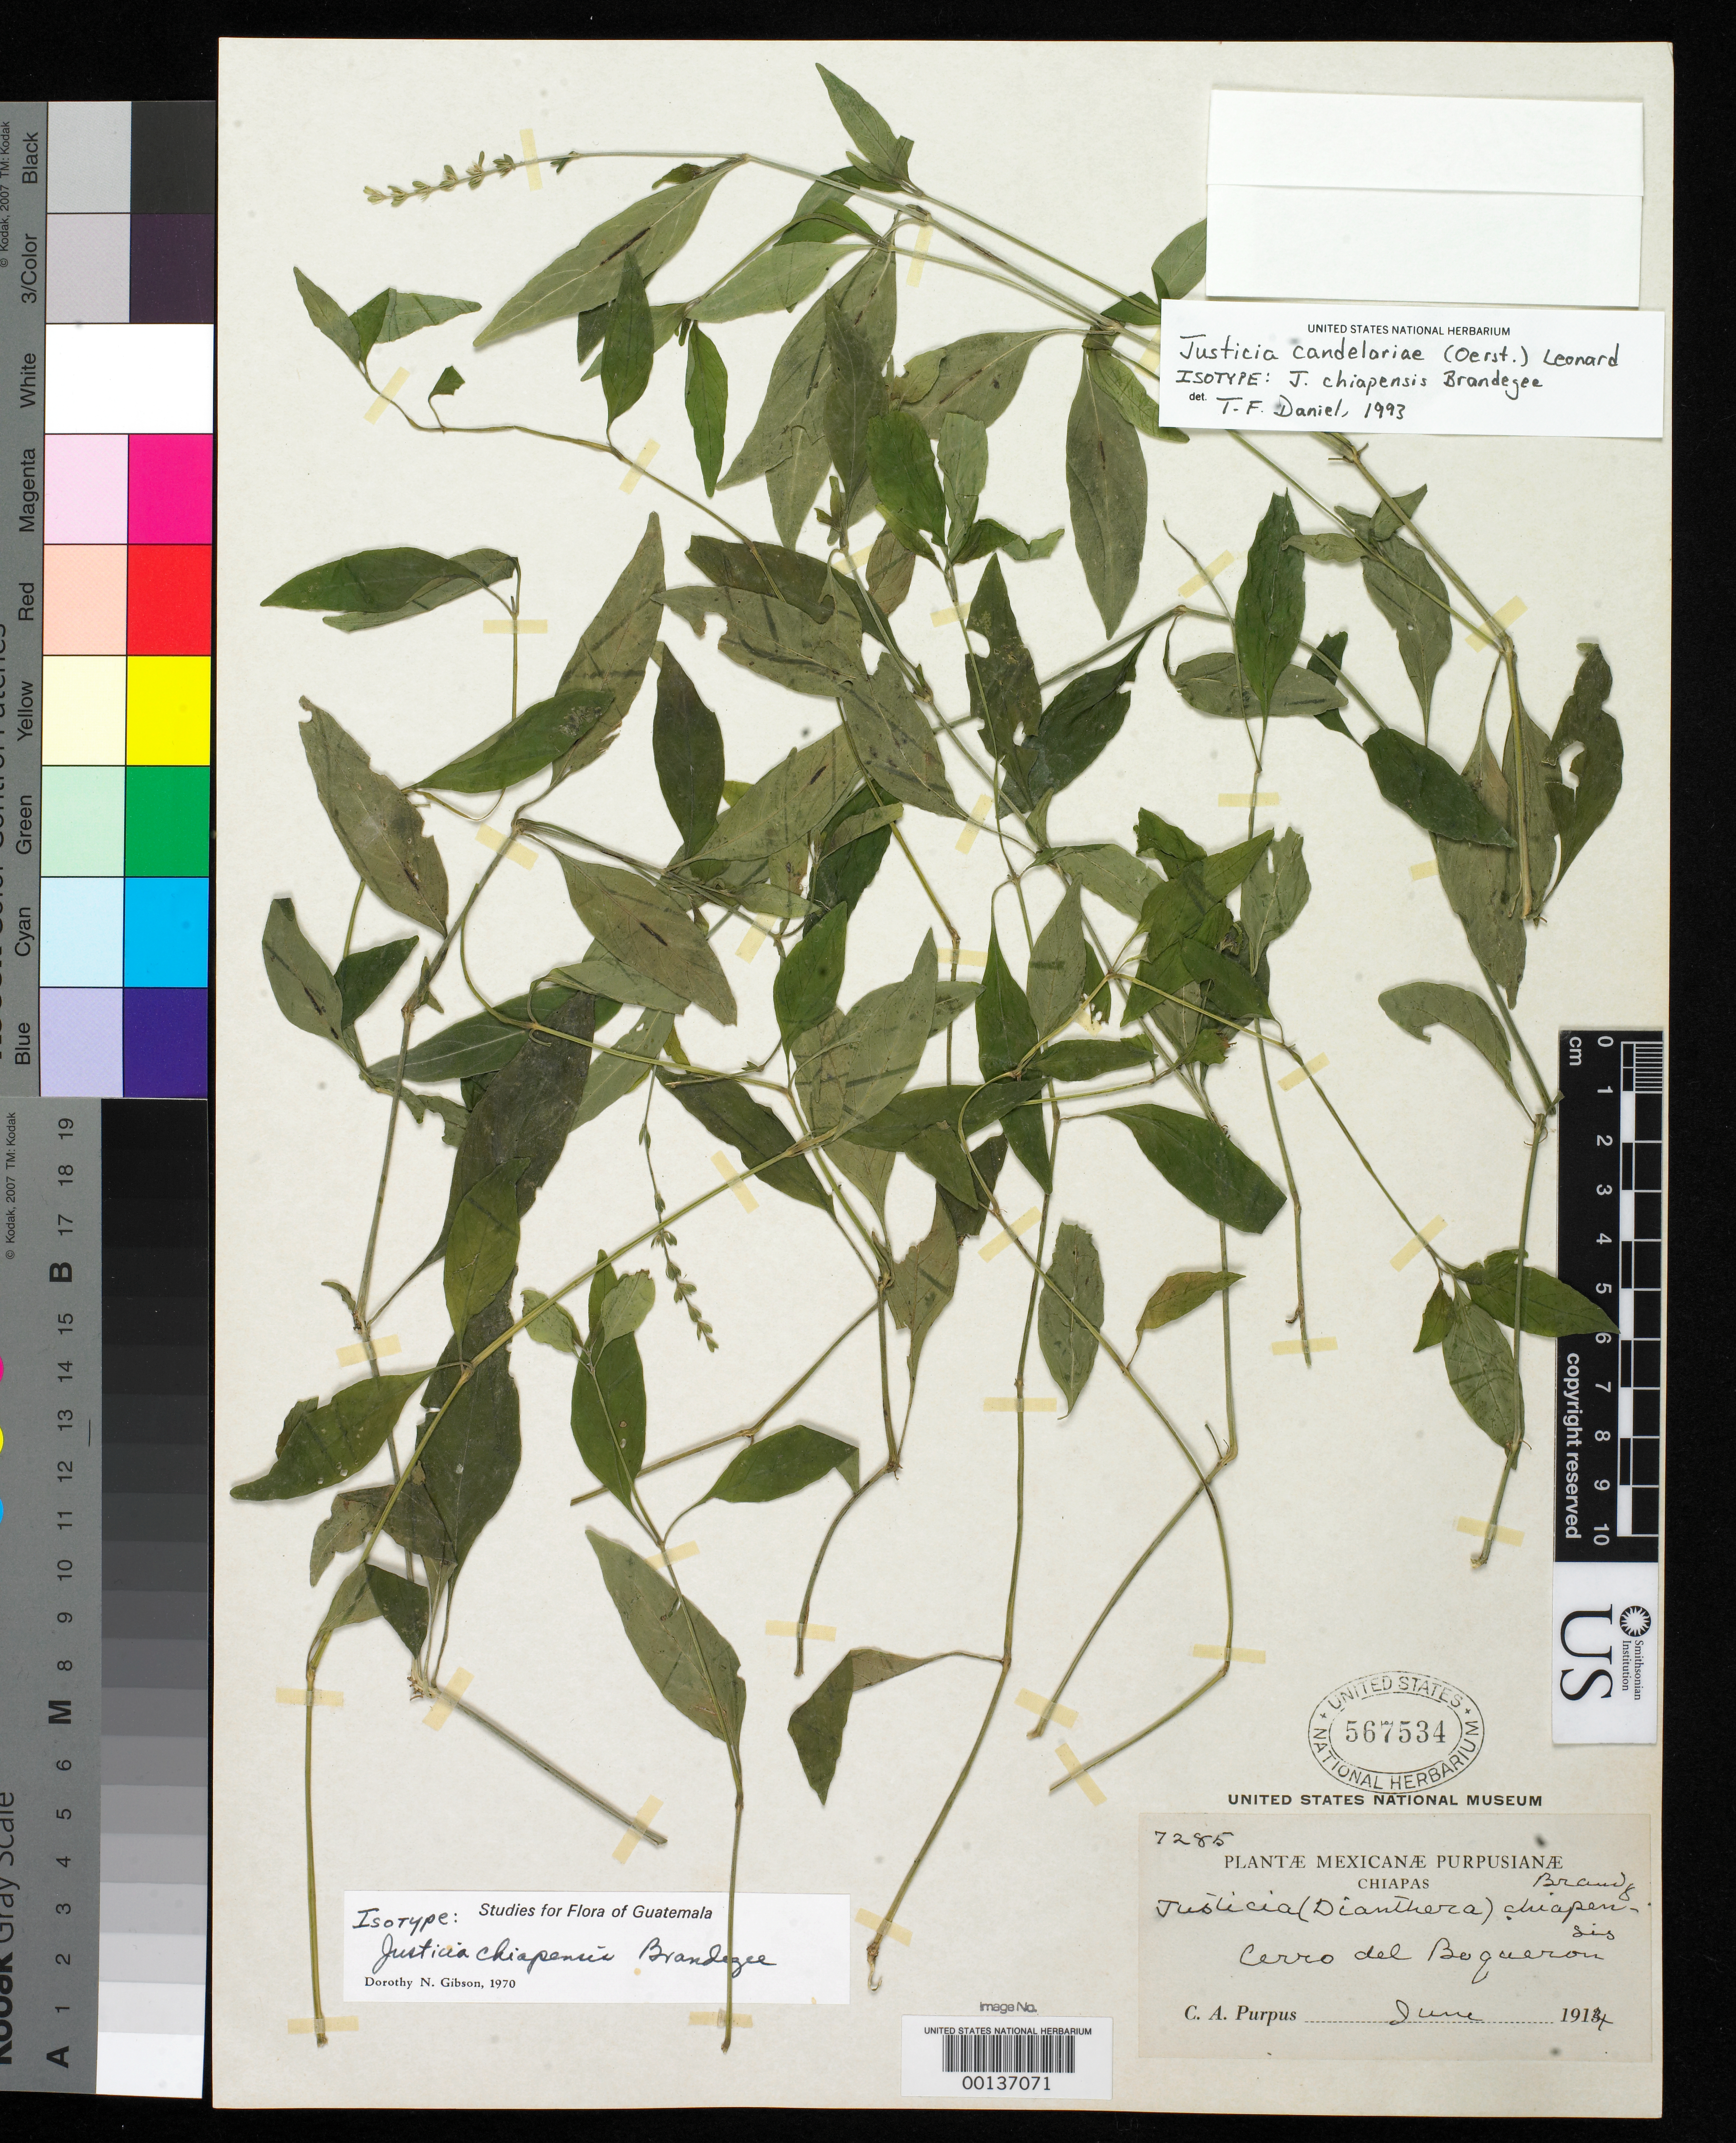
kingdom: Plantae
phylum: Tracheophyta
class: Magnoliopsida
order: Lamiales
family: Acanthaceae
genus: Justicia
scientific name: Justicia chiapensis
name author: Brandegee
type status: Isotype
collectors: C. A. Purpus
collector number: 7285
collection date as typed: Jun 1914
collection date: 1914-06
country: Mexico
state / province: Chiapas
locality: Cerro del Boqueron.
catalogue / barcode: US 567534